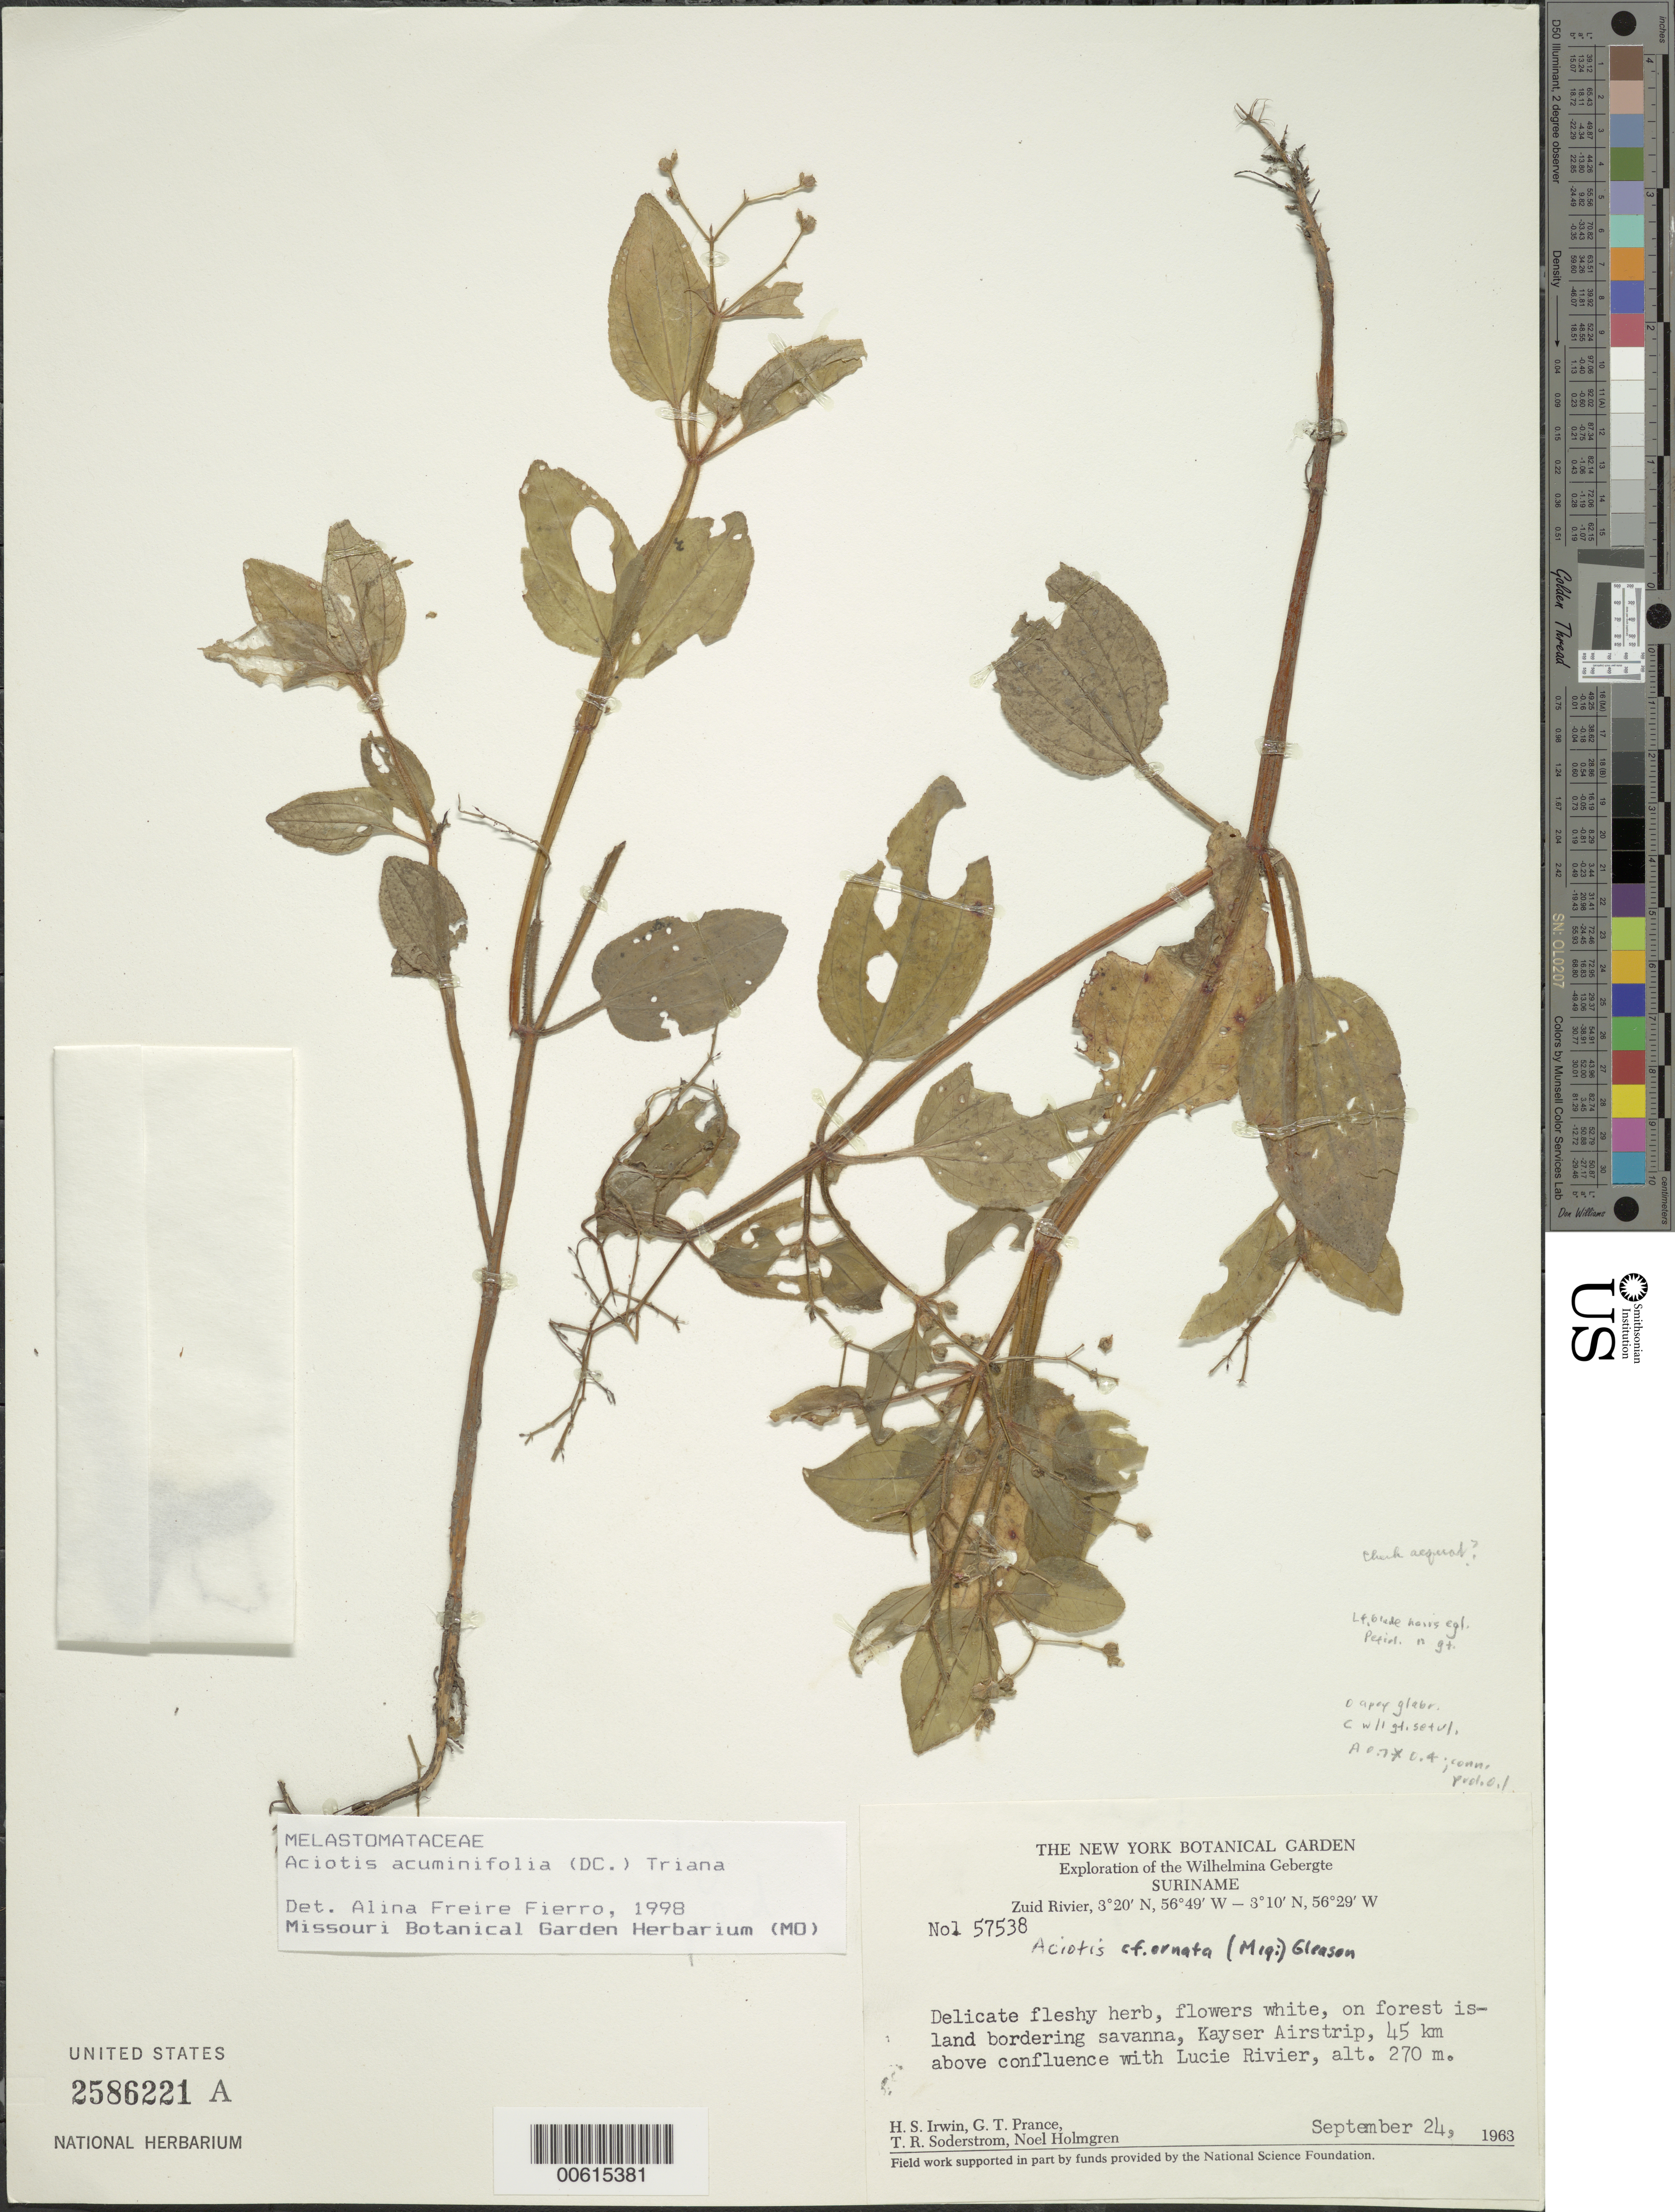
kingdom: Plantae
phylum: Tracheophyta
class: Magnoliopsida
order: Myrtales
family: Melastomataceae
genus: Aciotis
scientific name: Aciotis acuminifolia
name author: (Mart. ex DC.) Triana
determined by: Freire-Fierro, A.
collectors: H. Irwin, G. T. Prance, T. R. Soderstrom & N. H. Holmgren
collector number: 57538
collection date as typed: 24-Sep-63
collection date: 1963-09-24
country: Suriname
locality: Kayser Airstrip, Zuid R., 45 km above confl. with Lucie R., Wilhelmina Gebergte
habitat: Forest island bordering savanna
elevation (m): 270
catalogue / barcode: US 2586221A